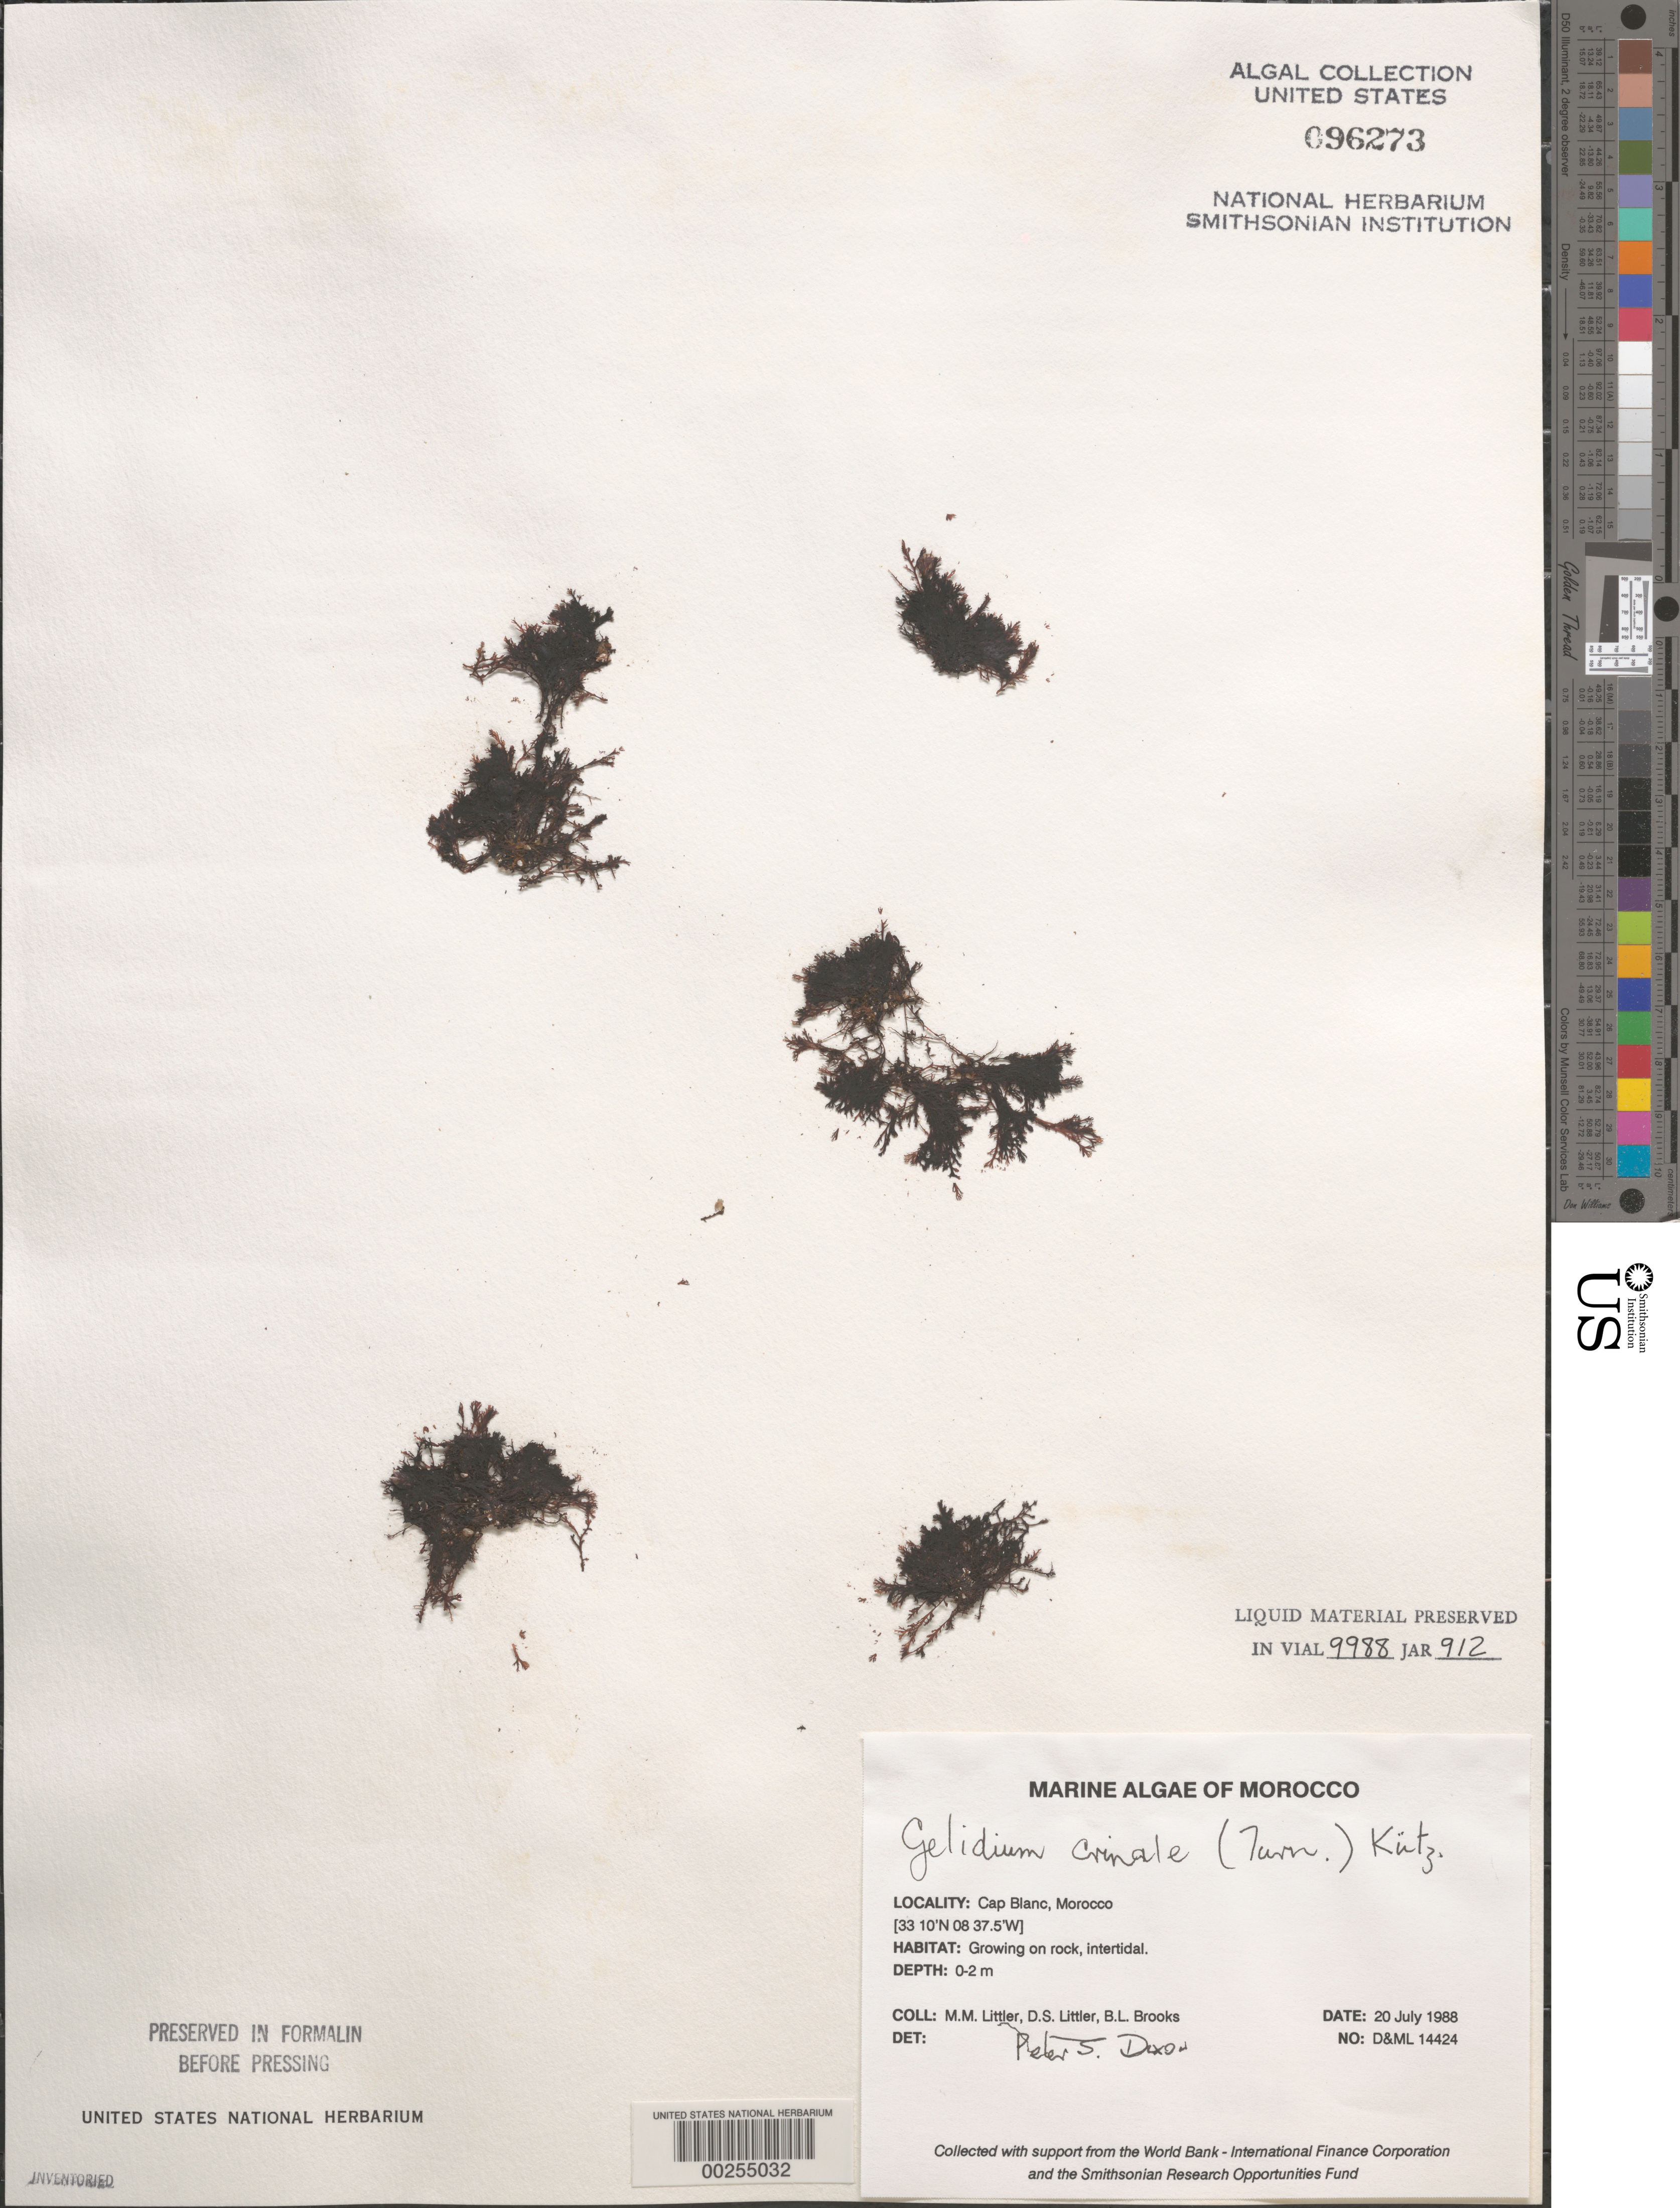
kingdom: Plantae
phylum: Rhodophyta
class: Florideophyceae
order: Gelidiales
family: Gelidiaceae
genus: Gelidium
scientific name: Gelidium crinale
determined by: Dixon, P. S.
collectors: M. M. Littler, D. S. Littler & B. Brooks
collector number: D&ML 14424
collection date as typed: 20 Jul 1988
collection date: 1988-07-20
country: Morocco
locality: Cap Blanc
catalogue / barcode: US 96273